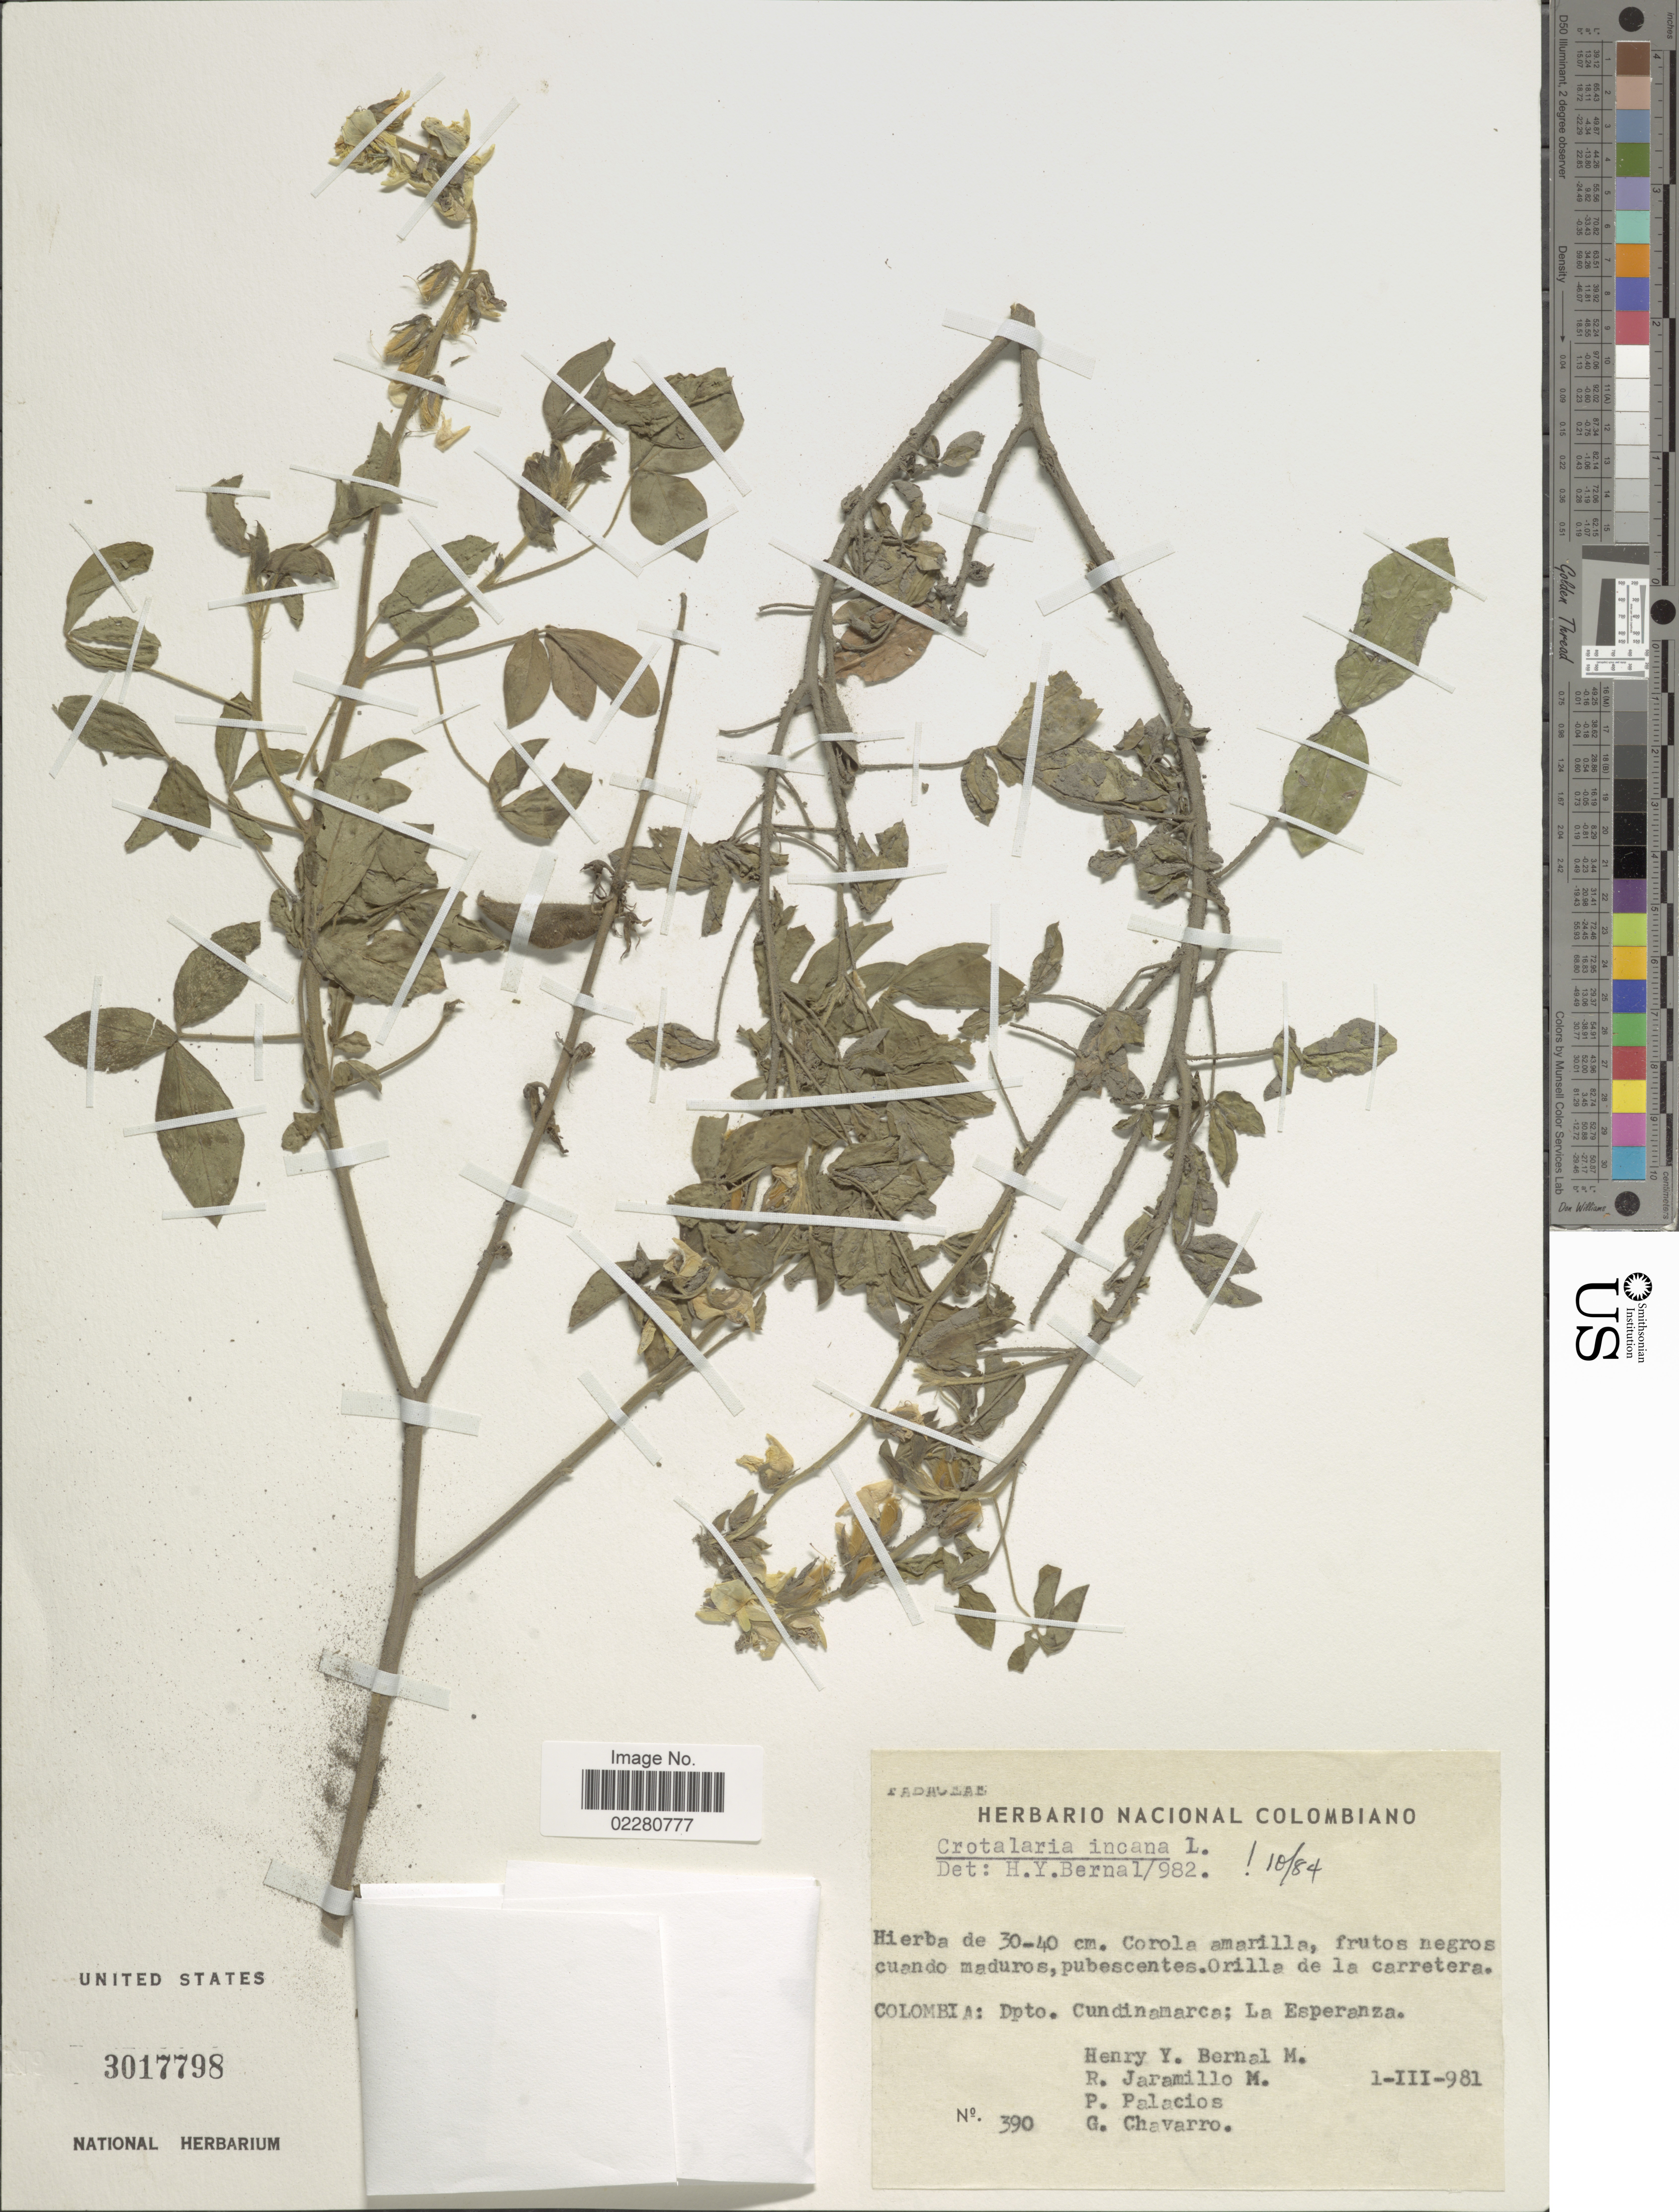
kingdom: Plantae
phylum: Tracheophyta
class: Magnoliopsida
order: Fabales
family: Fabaceae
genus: Crotalaria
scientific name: Crotalaria incana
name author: L.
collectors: H. Y. Bernal, R. Jaramillo M., P. Palacios & G. Chavarro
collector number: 390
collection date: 1981-03-01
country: Colombia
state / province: Cundinamarca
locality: Colombia: Dpto. Cundinamarca; La Esperanza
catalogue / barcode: US 3017798